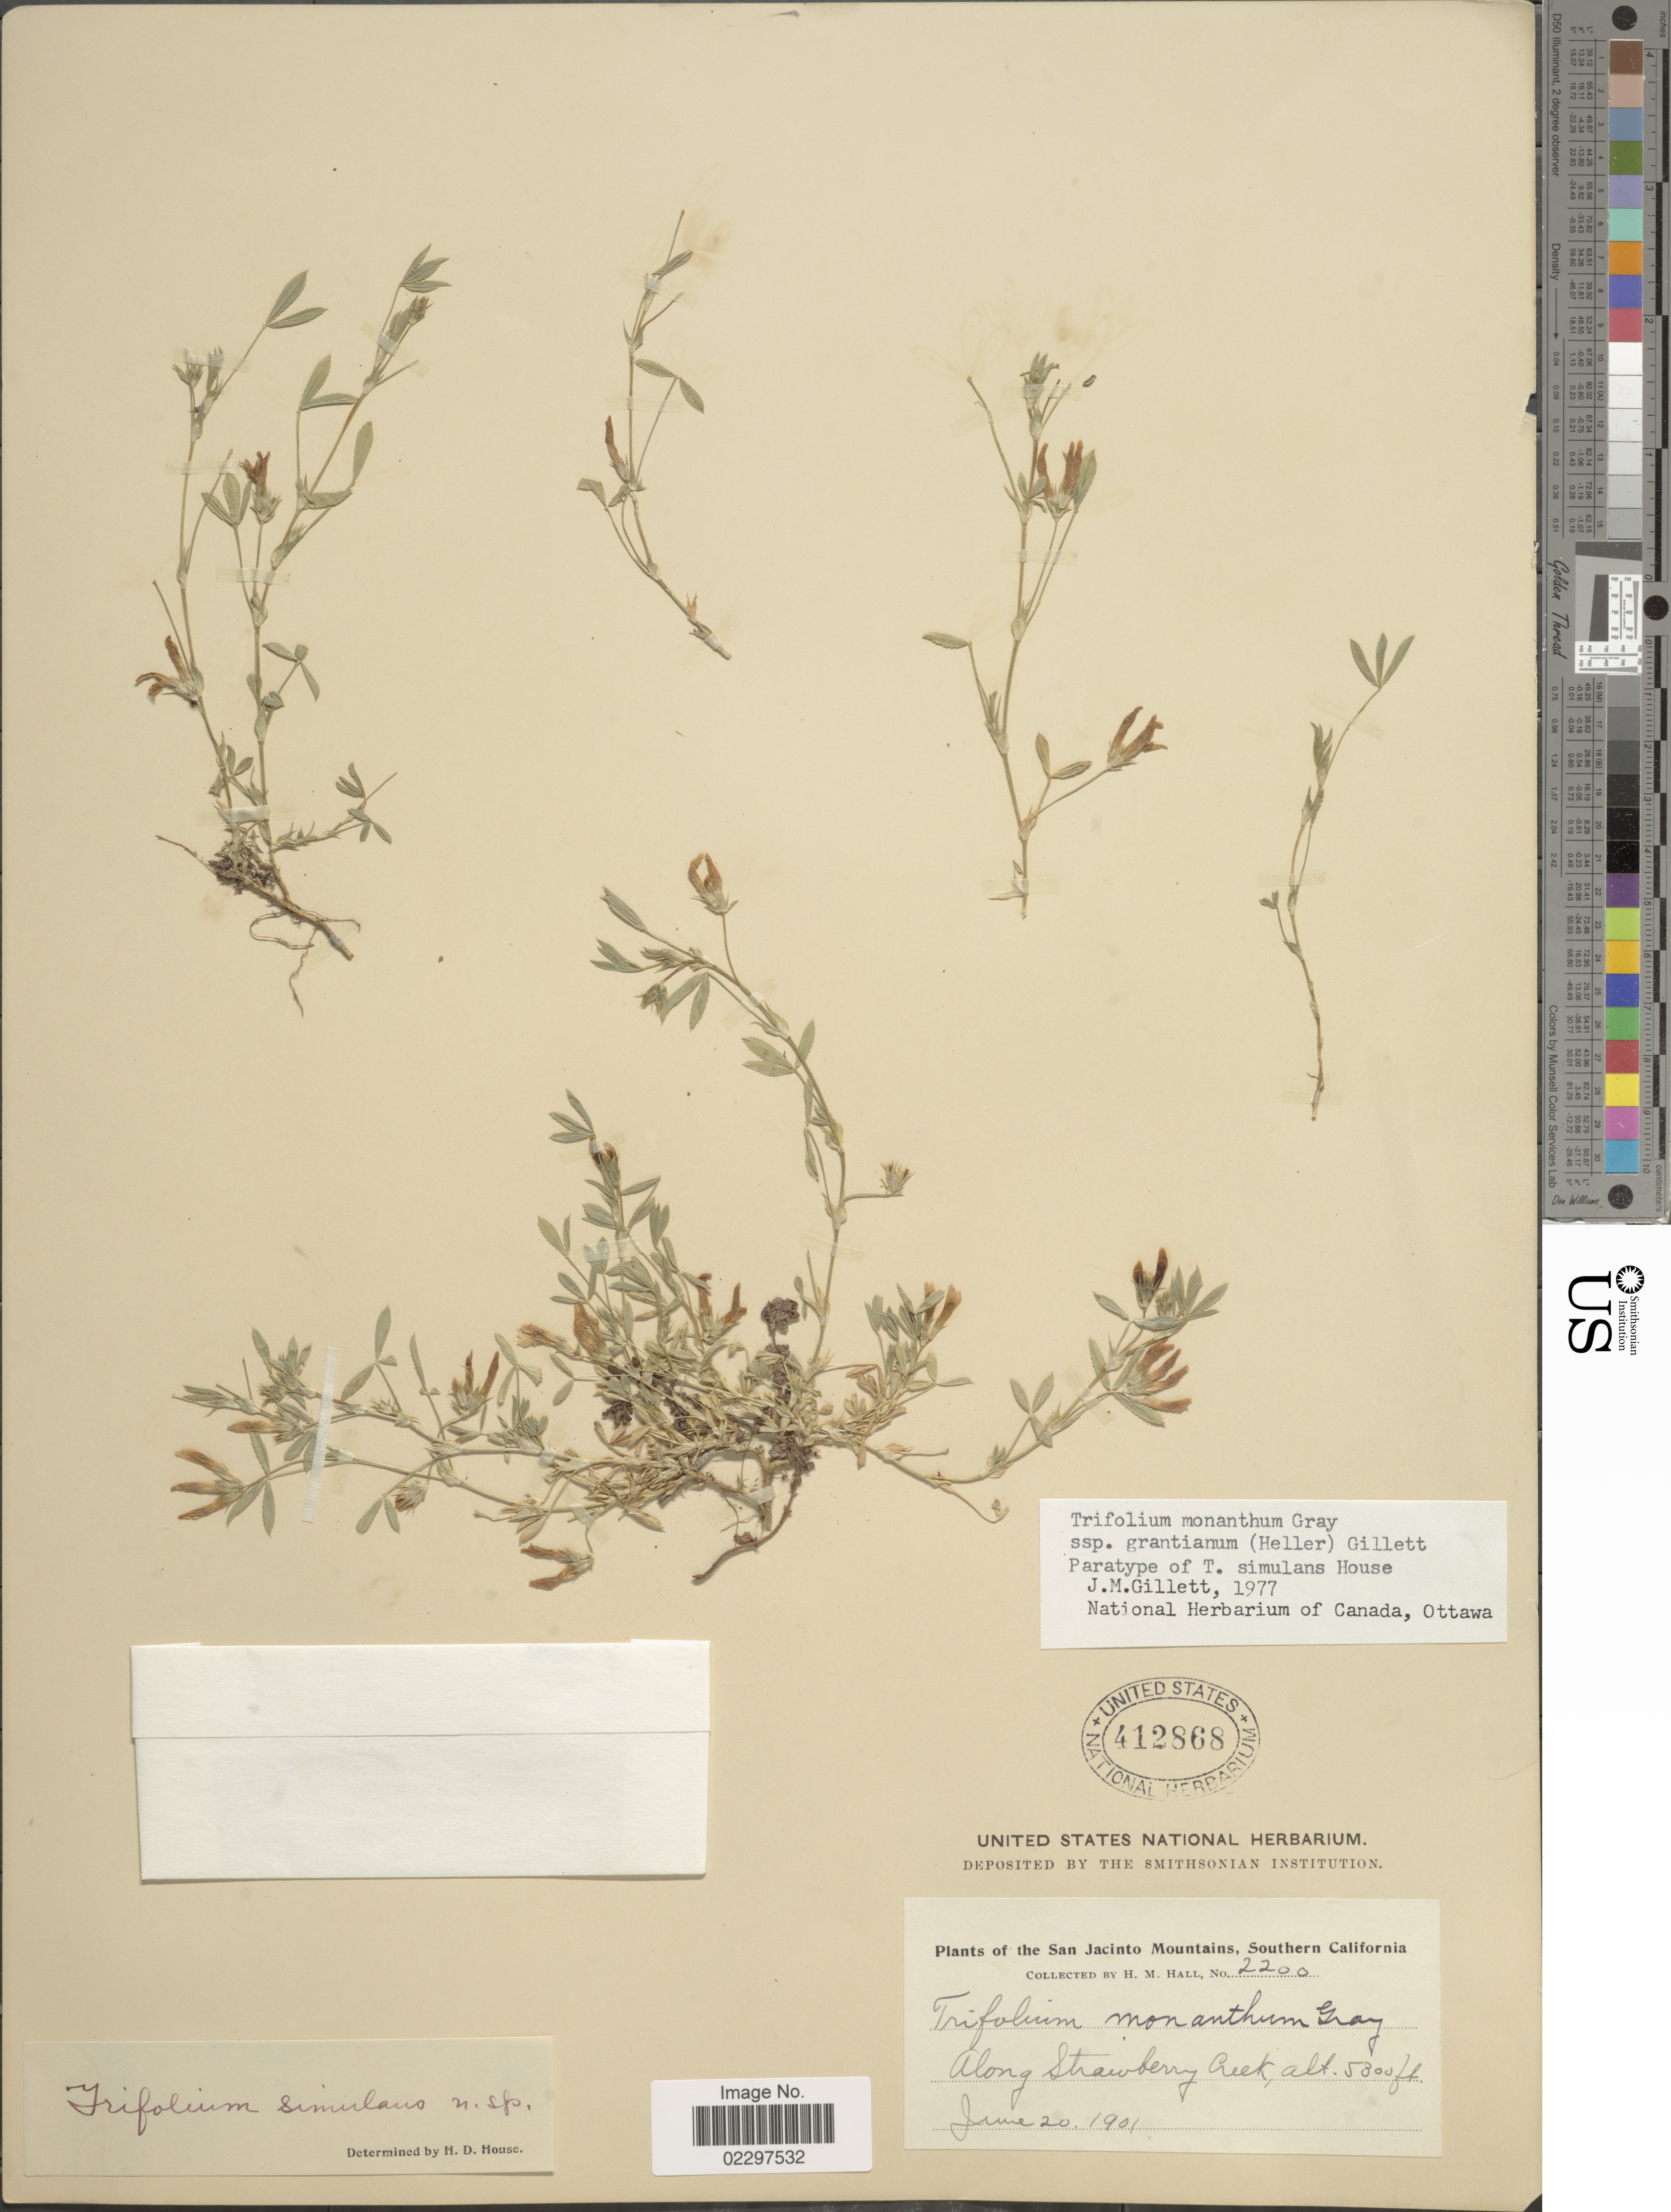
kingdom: Plantae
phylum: Tracheophyta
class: Magnoliopsida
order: Fabales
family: Fabaceae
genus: Trifolium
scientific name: Trifolium monanthum subsp. grantianum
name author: (A. Heller) Parish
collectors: H. M. Hall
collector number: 2200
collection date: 1901-06-20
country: United States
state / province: California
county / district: Riverside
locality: San Jacinto Mountains, Southern California. Along Strawberry Creek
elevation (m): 1615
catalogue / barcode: US 412868